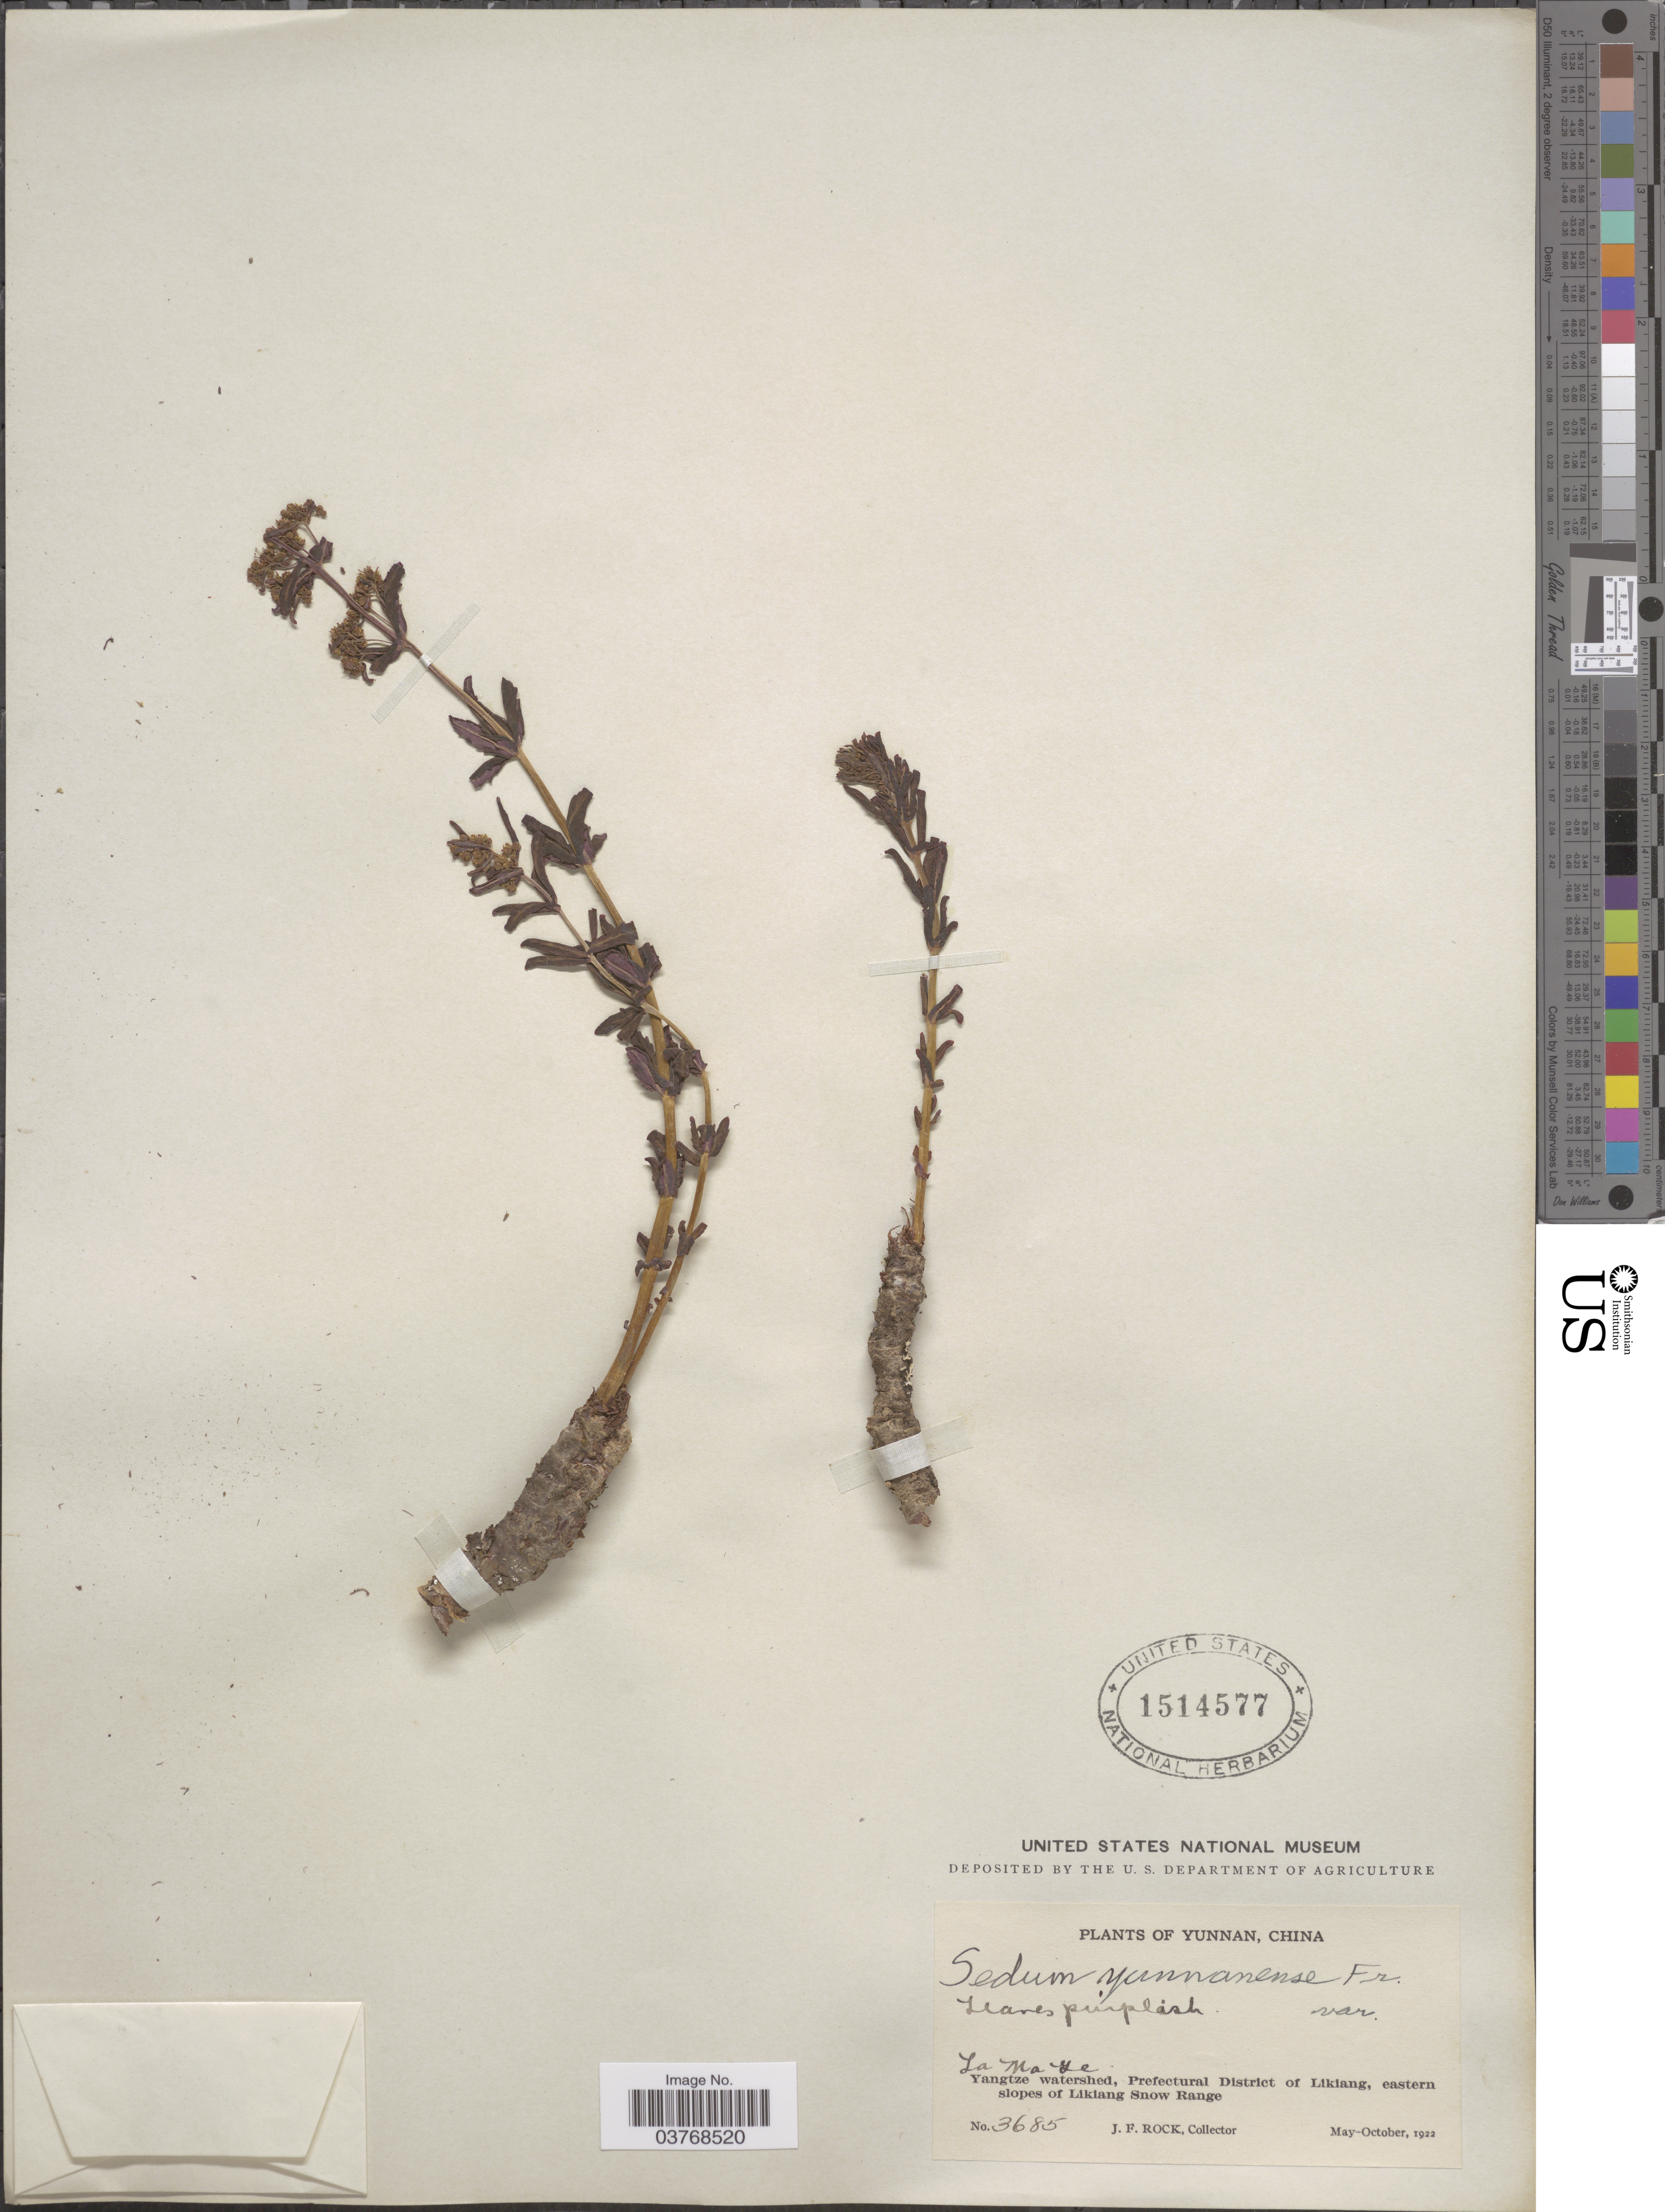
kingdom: Plantae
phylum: Tracheophyta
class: Magnoliopsida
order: Saxifragales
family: Crassulaceae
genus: Rhodiola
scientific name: Rhodiola yunnanensis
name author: (Franch.) S.H. Fu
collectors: J. Rock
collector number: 3685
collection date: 1922-05/1922-10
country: China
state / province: Yunnan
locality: La Ma Ye. Yangtze watershed, Prefectural District of Likiang, eastern slopes of Likiang Snow Range.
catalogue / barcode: US 1514577